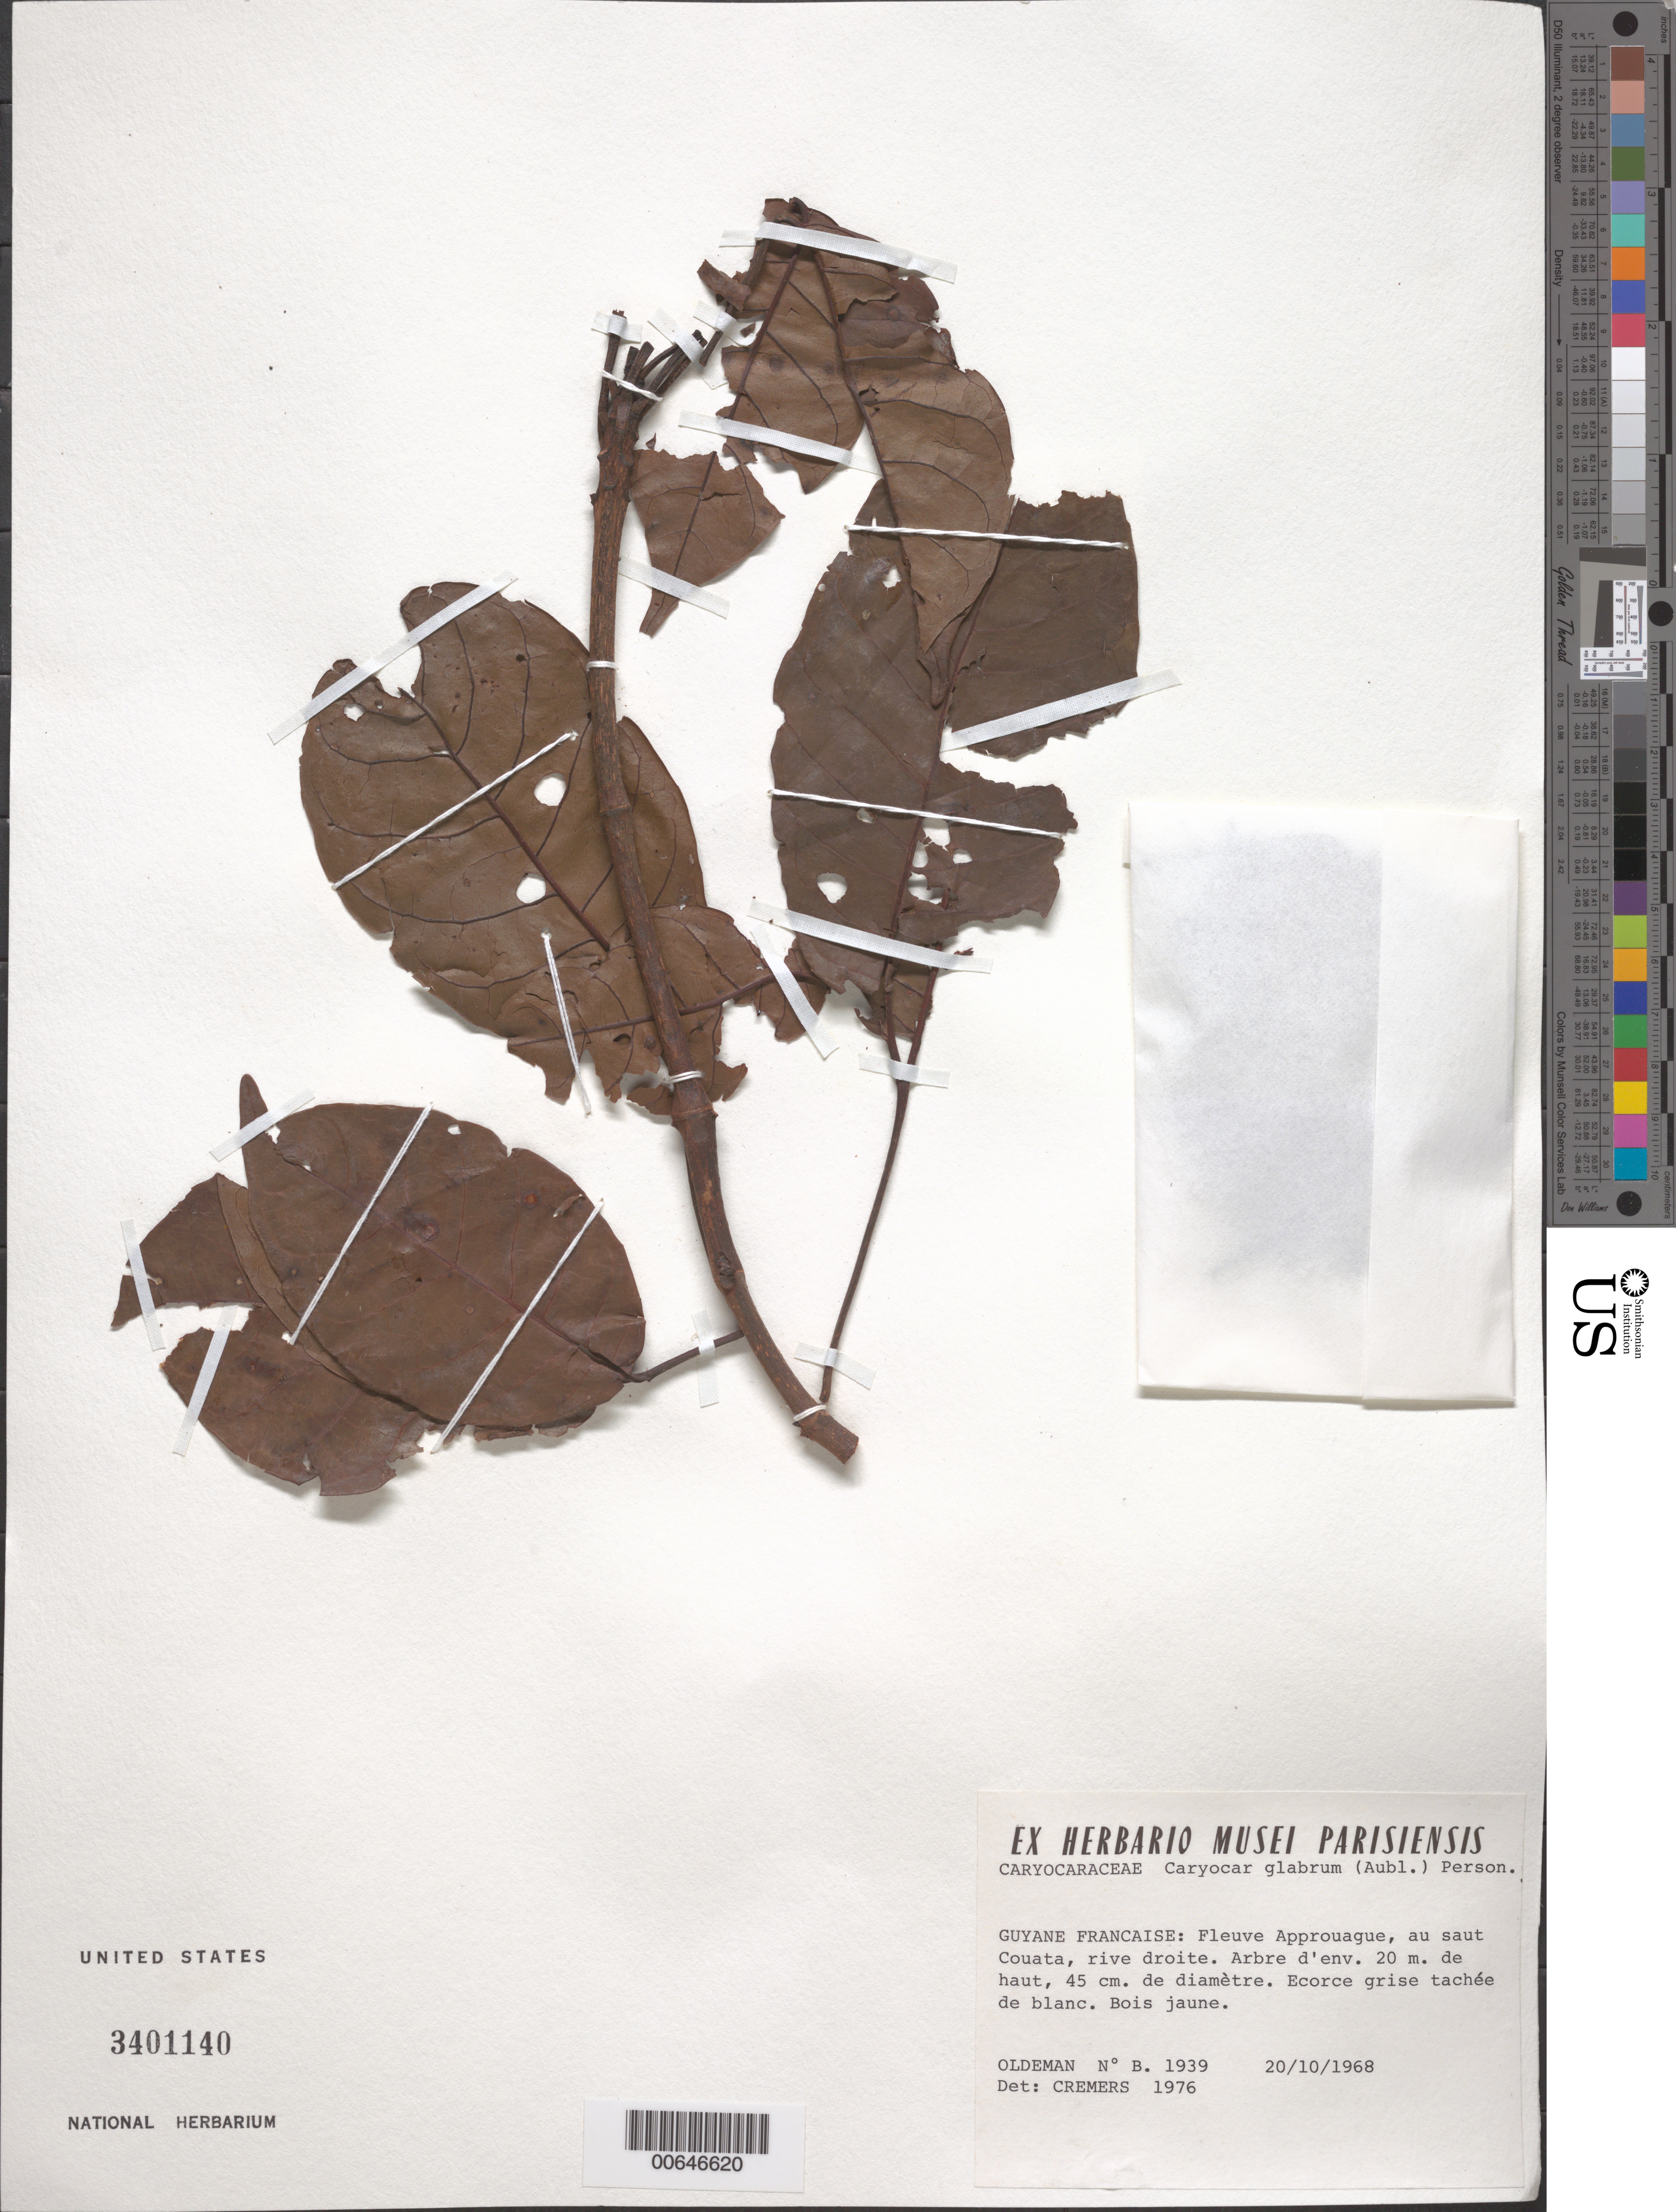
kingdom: Plantae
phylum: Tracheophyta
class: Magnoliopsida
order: Malpighiales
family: Caryocaraceae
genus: Caryocar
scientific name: Caryocar glabrum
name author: (Aubl.) Pers.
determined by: Cremers, Georges A.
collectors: R. Oldeman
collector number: B 1939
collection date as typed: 20-Oct-68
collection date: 1968-10-20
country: French Guiana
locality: Approuague R., au Saut Couata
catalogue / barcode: US 3401140